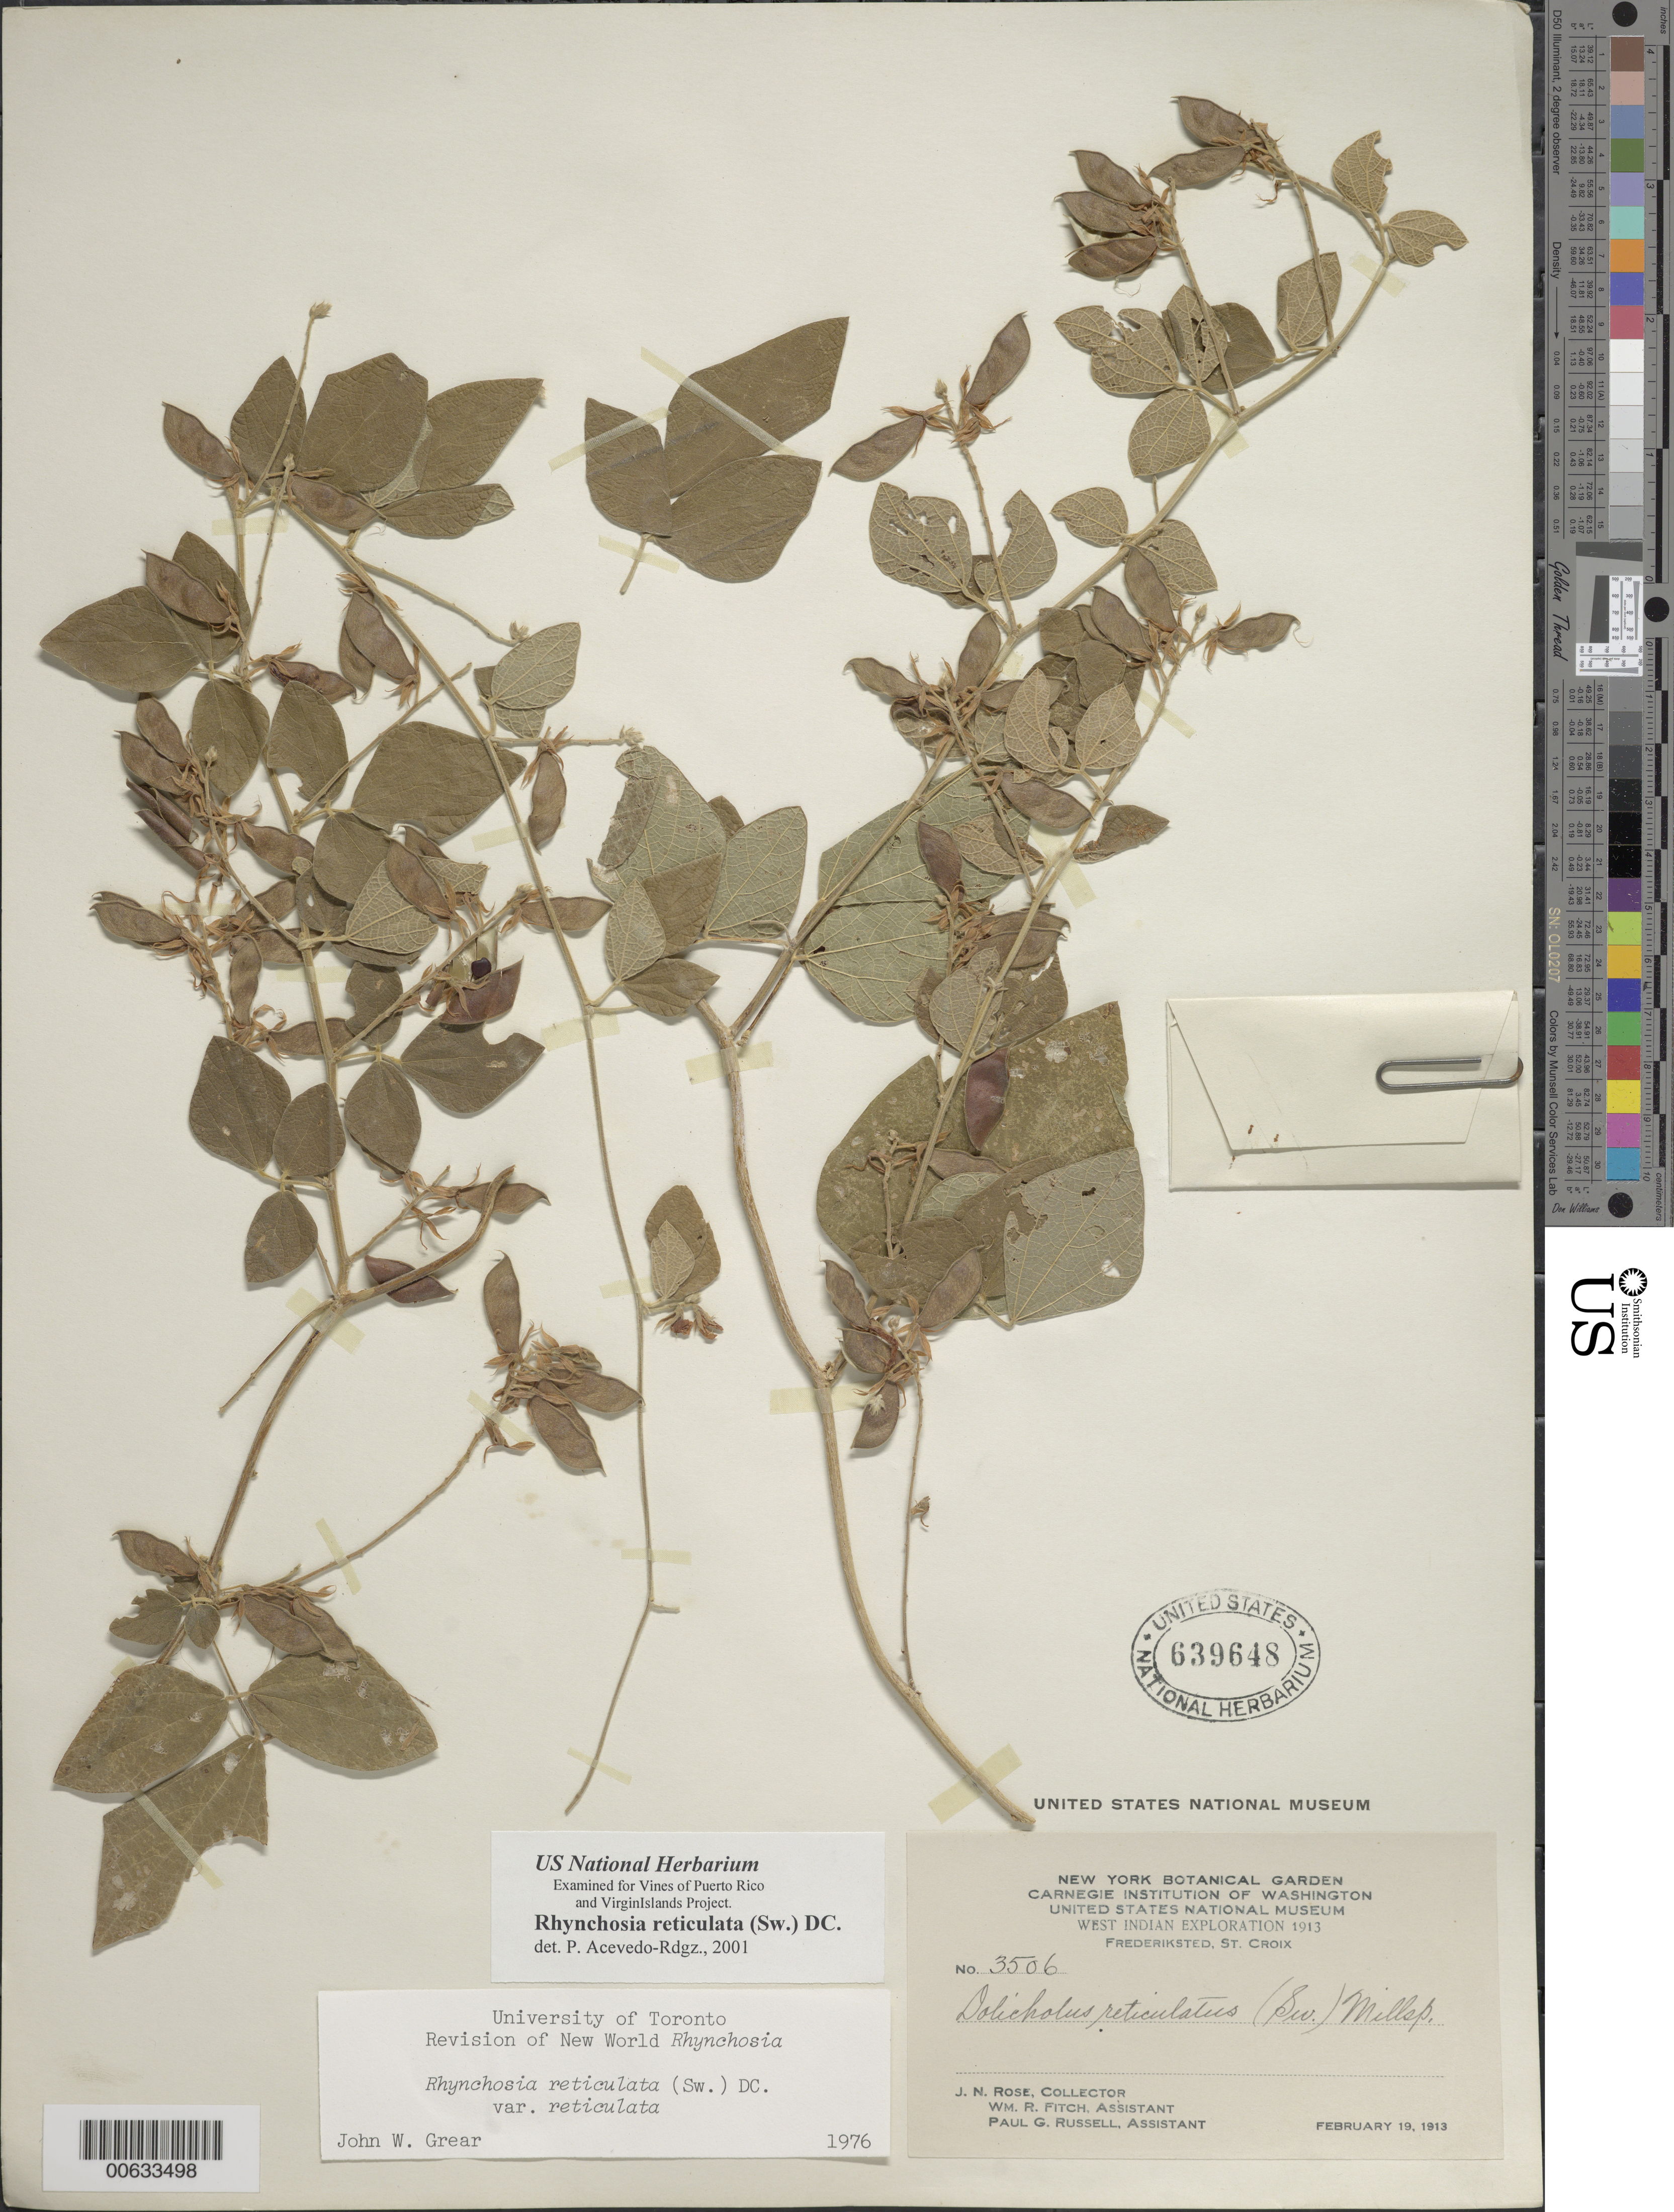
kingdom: Plantae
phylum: Tracheophyta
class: Magnoliopsida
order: Fabales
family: Fabaceae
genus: Rhynchosia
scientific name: Rhynchosia reticulata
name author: (Sw.) DC.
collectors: J. N. Rose, W. R. Fitch & P. G. Russell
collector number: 3506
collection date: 1913-02-19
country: U.S. Virgin Islands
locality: West Indian, Frederiksted, St. Croix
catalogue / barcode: US 639648